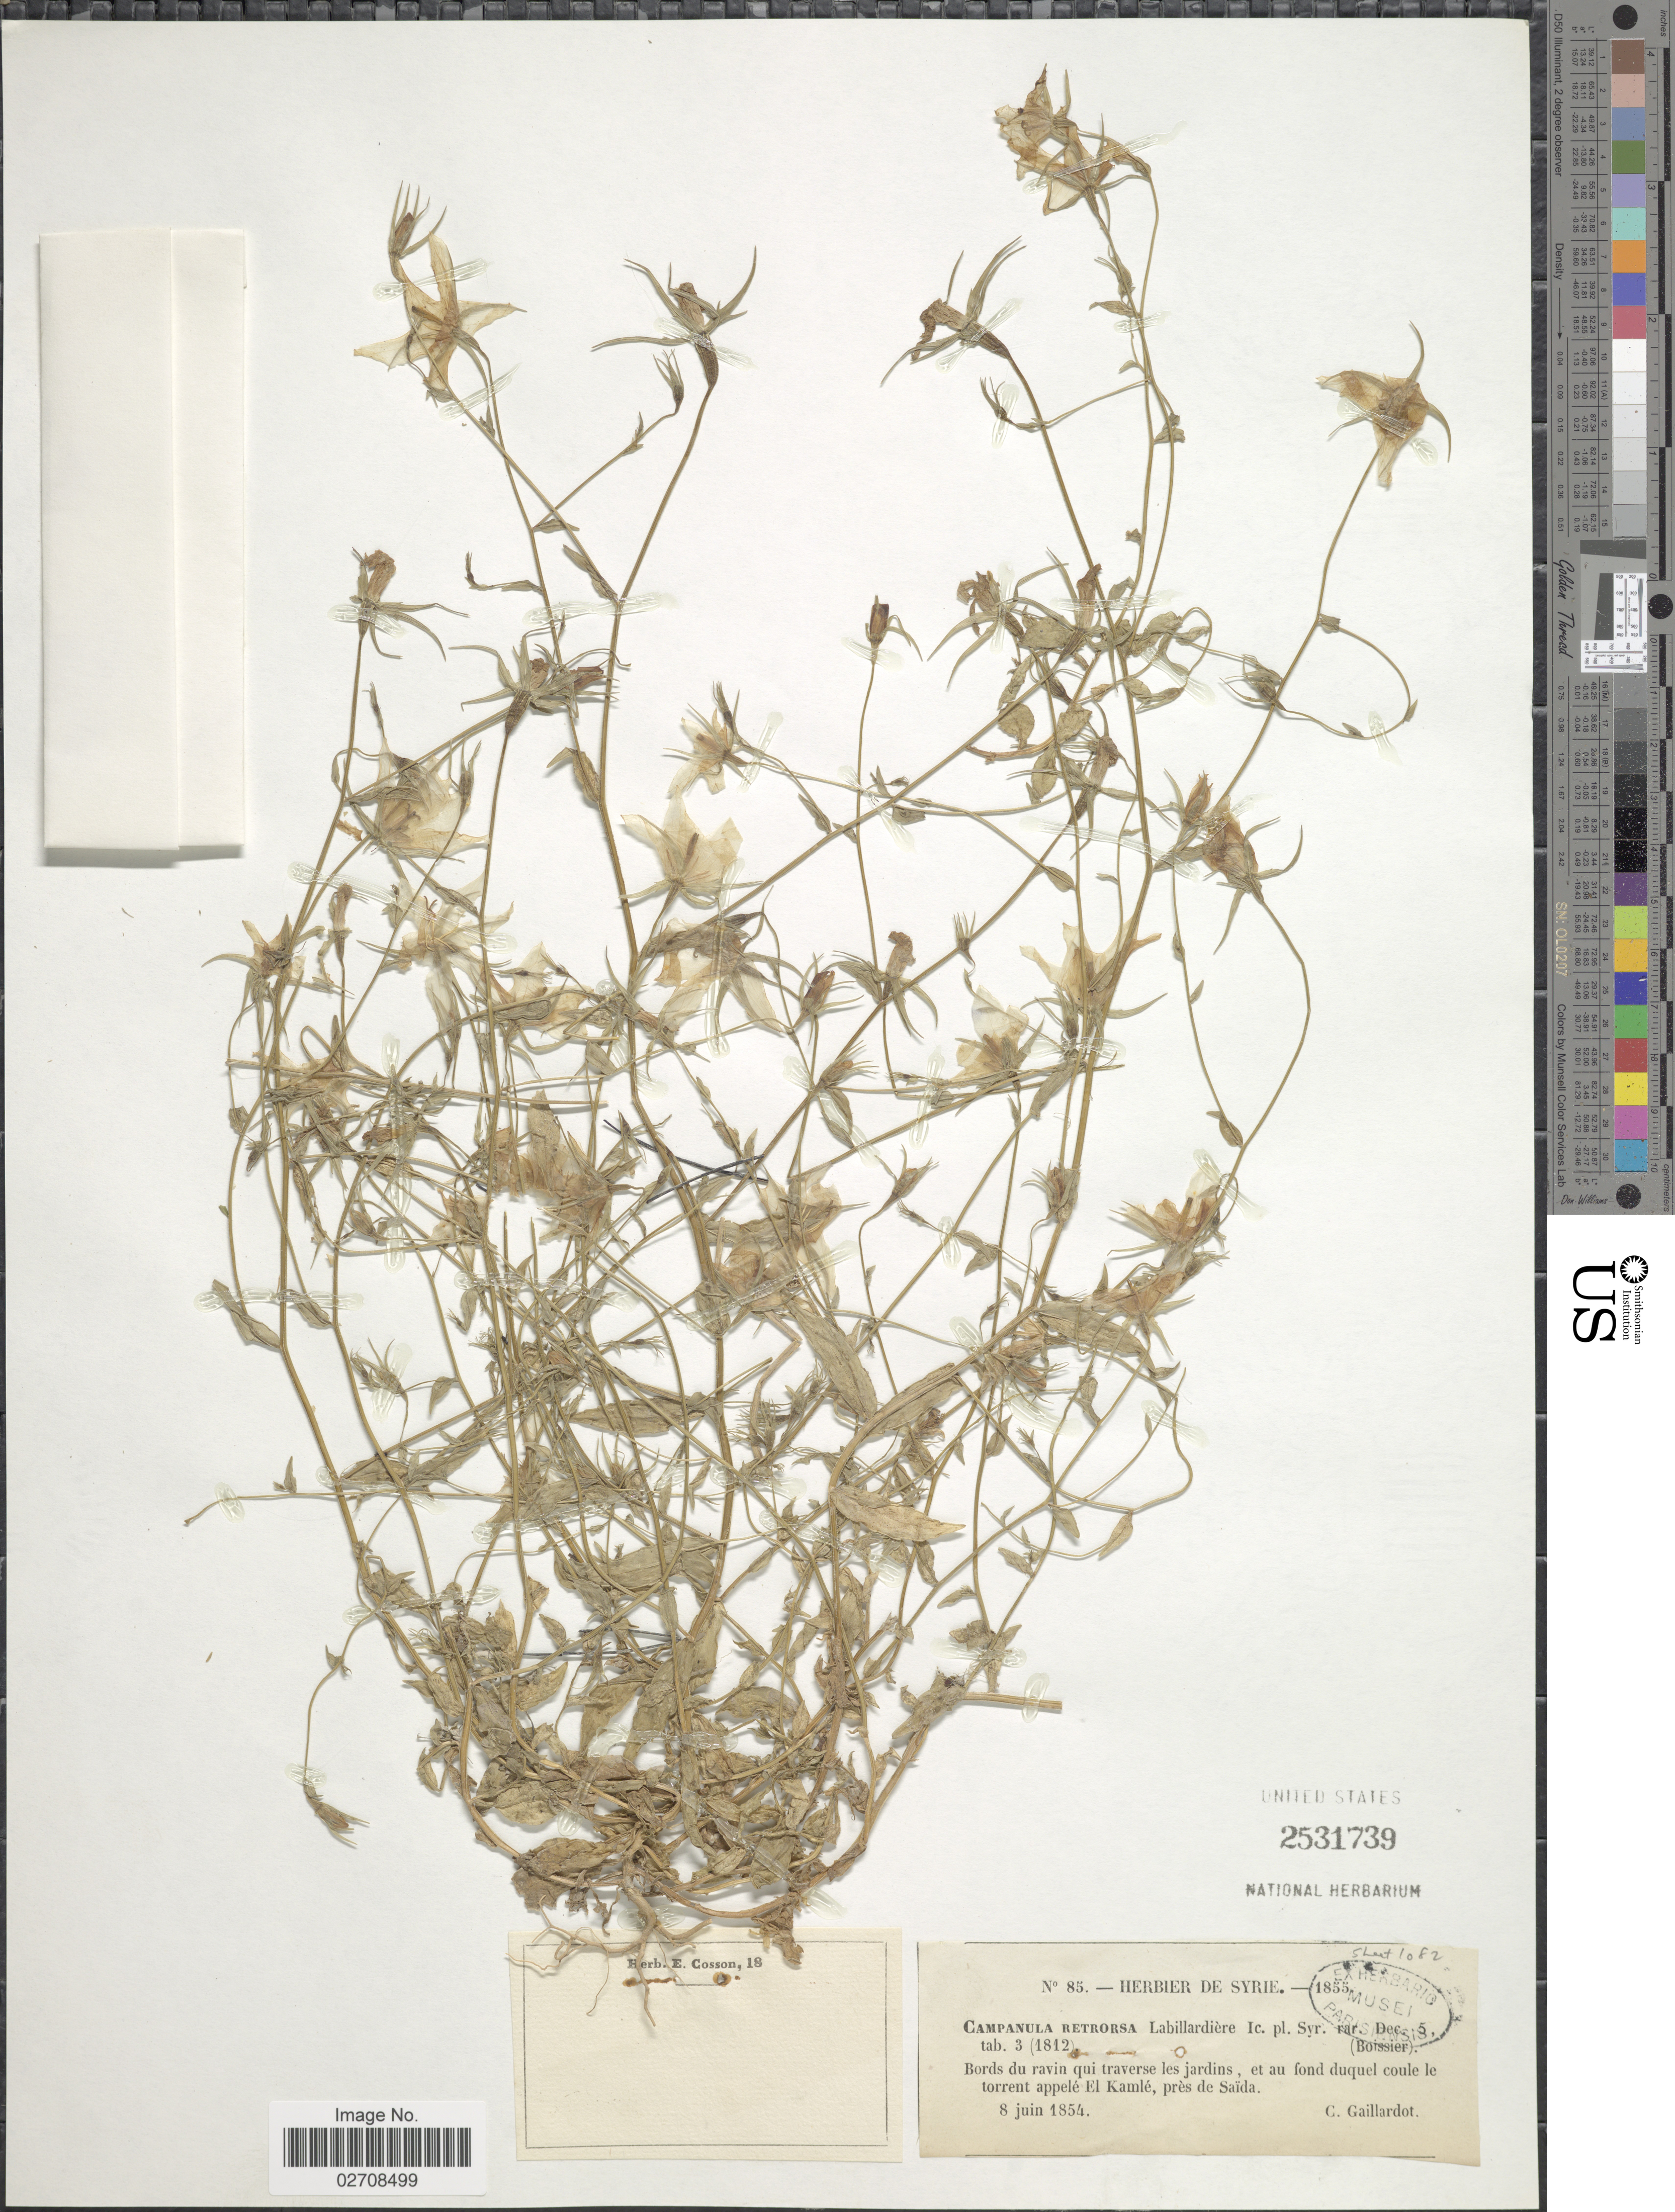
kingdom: Plantae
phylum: Tracheophyta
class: Magnoliopsida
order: Asterales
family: Campanulaceae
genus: Campanula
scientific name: Campanula retrorsa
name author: Labill.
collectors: C. Gaillardot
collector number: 85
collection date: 1854-06-08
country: Syria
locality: Bords du ravin qui traverse les jardins, et au fond duquel coule le torrent appele El Kamle, pres de Saida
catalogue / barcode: US 2531739